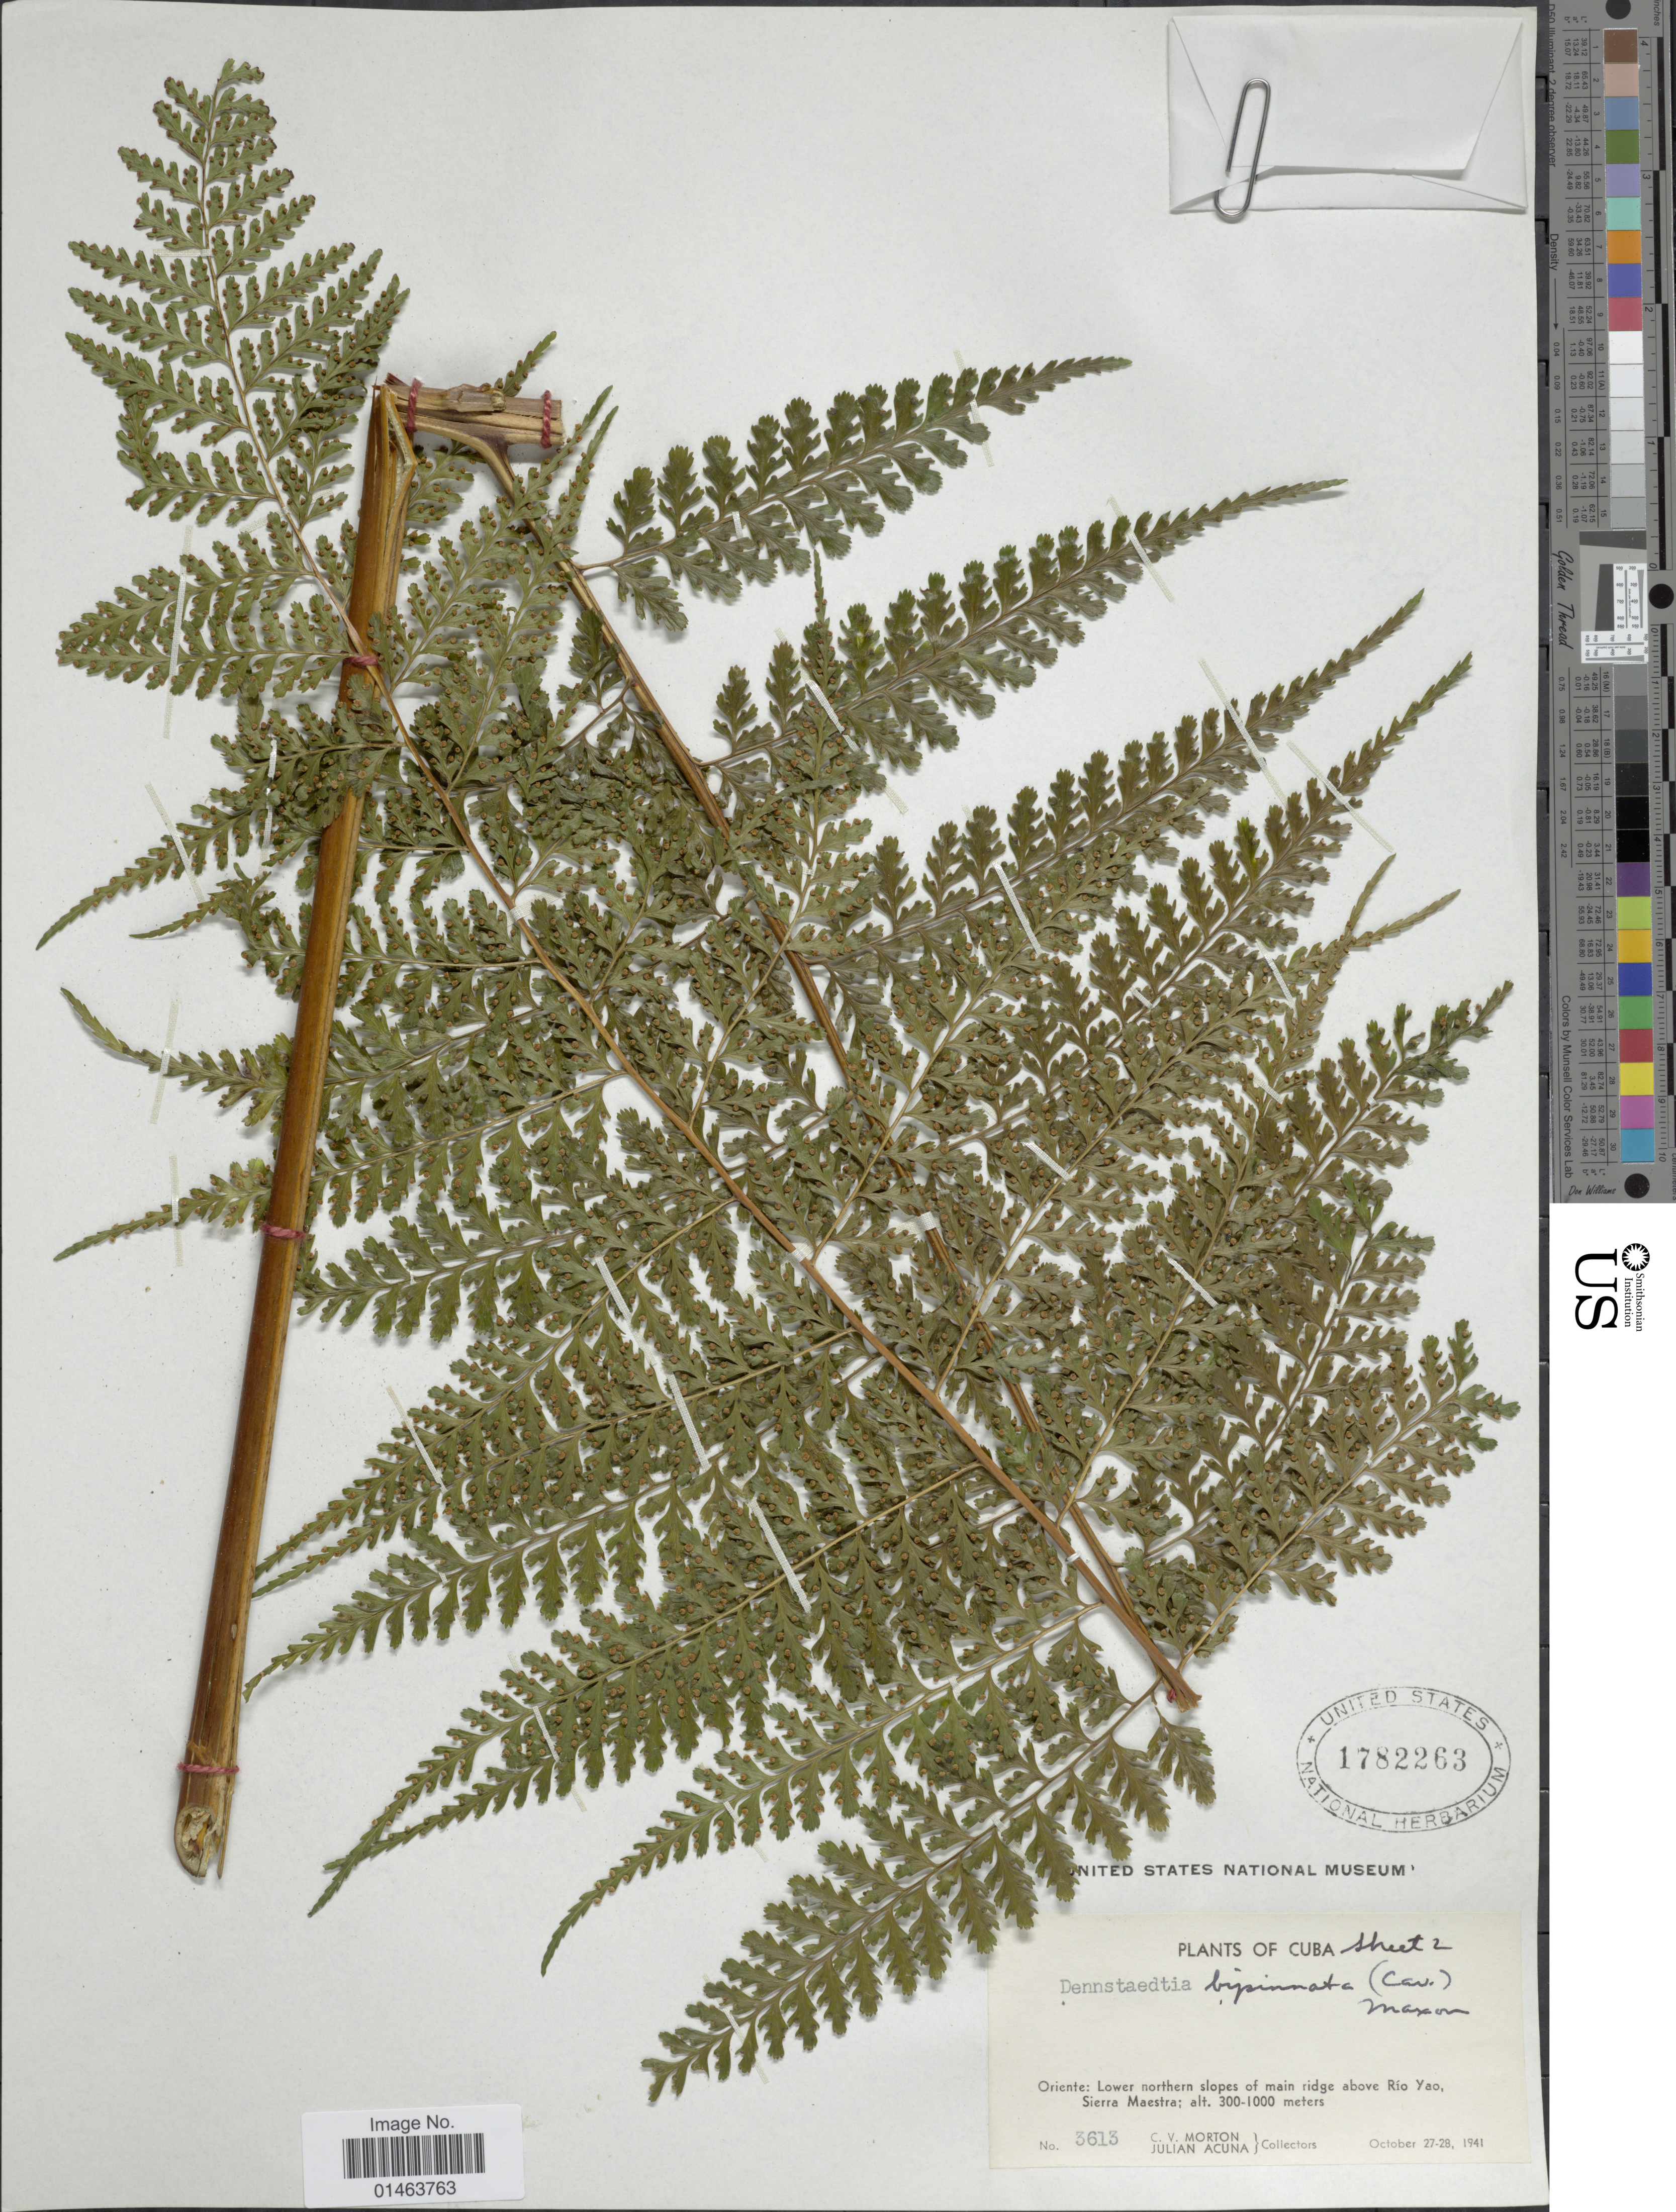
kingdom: Plantae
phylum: Tracheophyta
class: Polypodiopsida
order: Polypodiales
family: Dennstaedtiaceae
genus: Dennstaedtia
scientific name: Dennstaedtia bipinnata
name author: (Cav.) Maxon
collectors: C. V. Morton & J. B. Acuña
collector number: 3613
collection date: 1941-10-27/1941-10-28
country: Cuba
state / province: Oriente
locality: Lower northern slopes of main ridge above Río Yao, Sierra Maestra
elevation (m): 300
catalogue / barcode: US 1782263